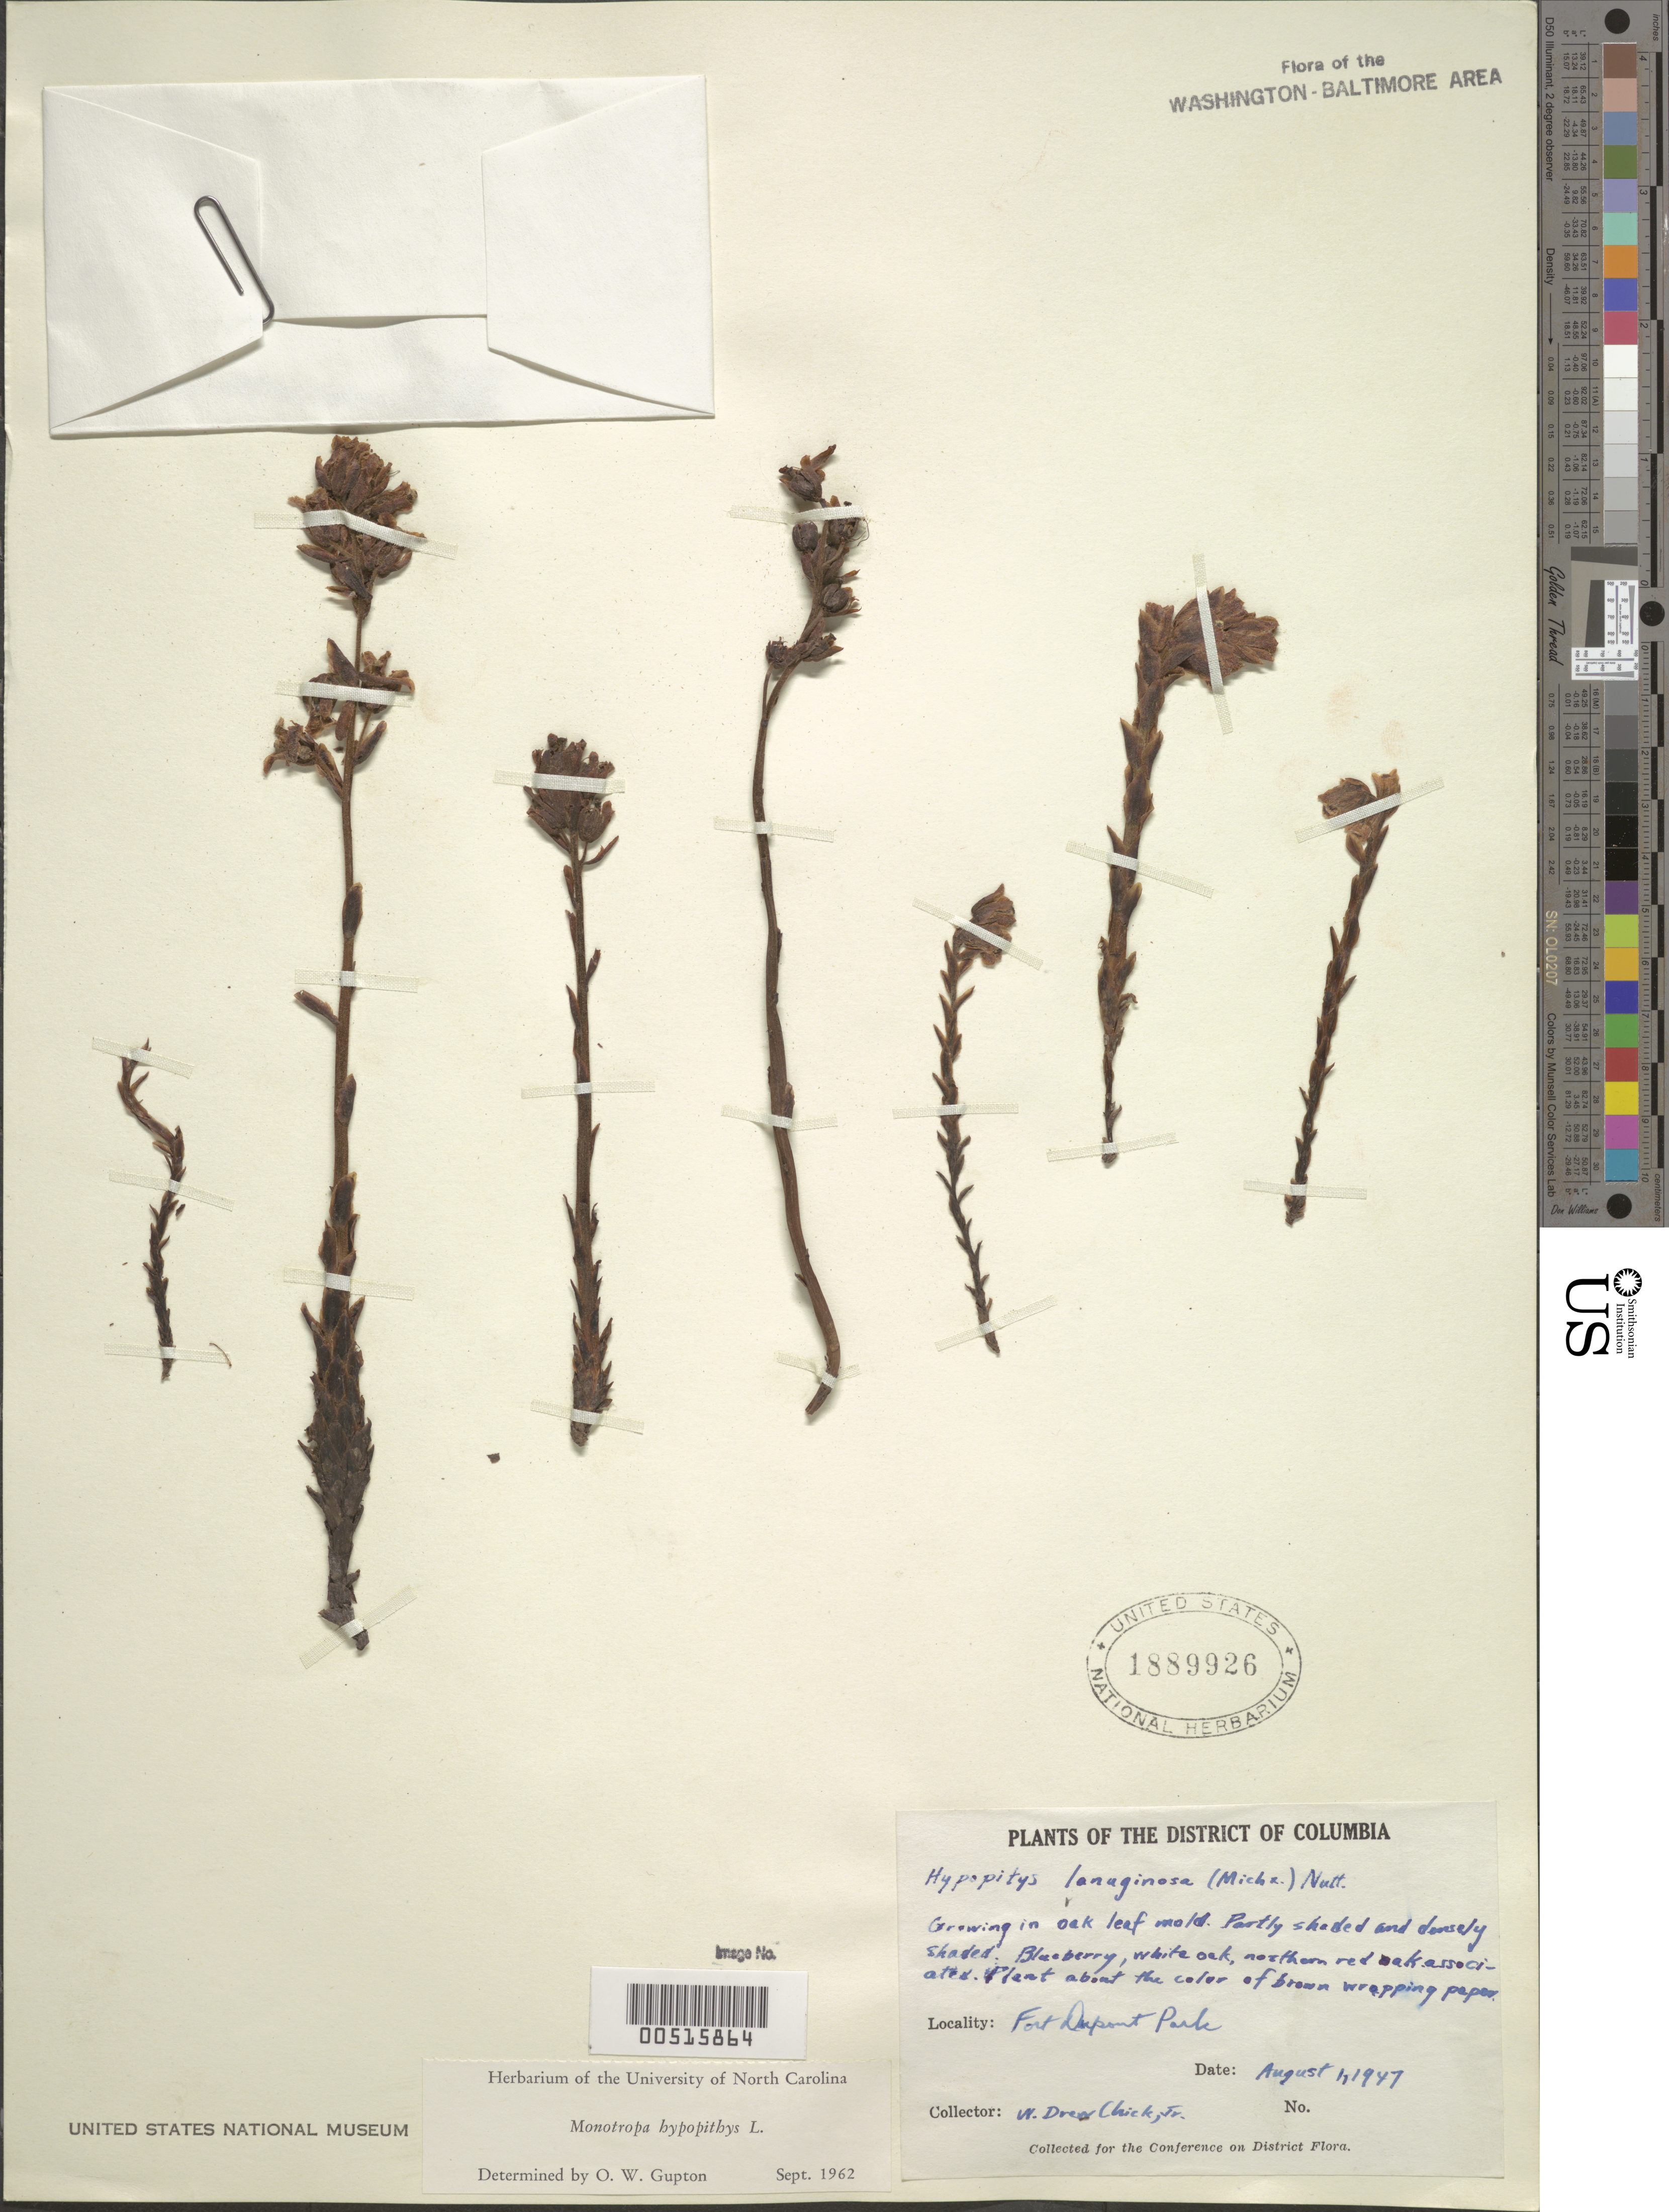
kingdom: Plantae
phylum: Tracheophyta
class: Magnoliopsida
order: Ericales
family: Ericaceae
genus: Hypopitys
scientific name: Hypopitys monotropa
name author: Crantz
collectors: W. Chick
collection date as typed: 01 Aug 1947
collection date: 1947-08-01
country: United States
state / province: District of Columbia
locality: Fort Dupont Park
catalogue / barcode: US 1889926